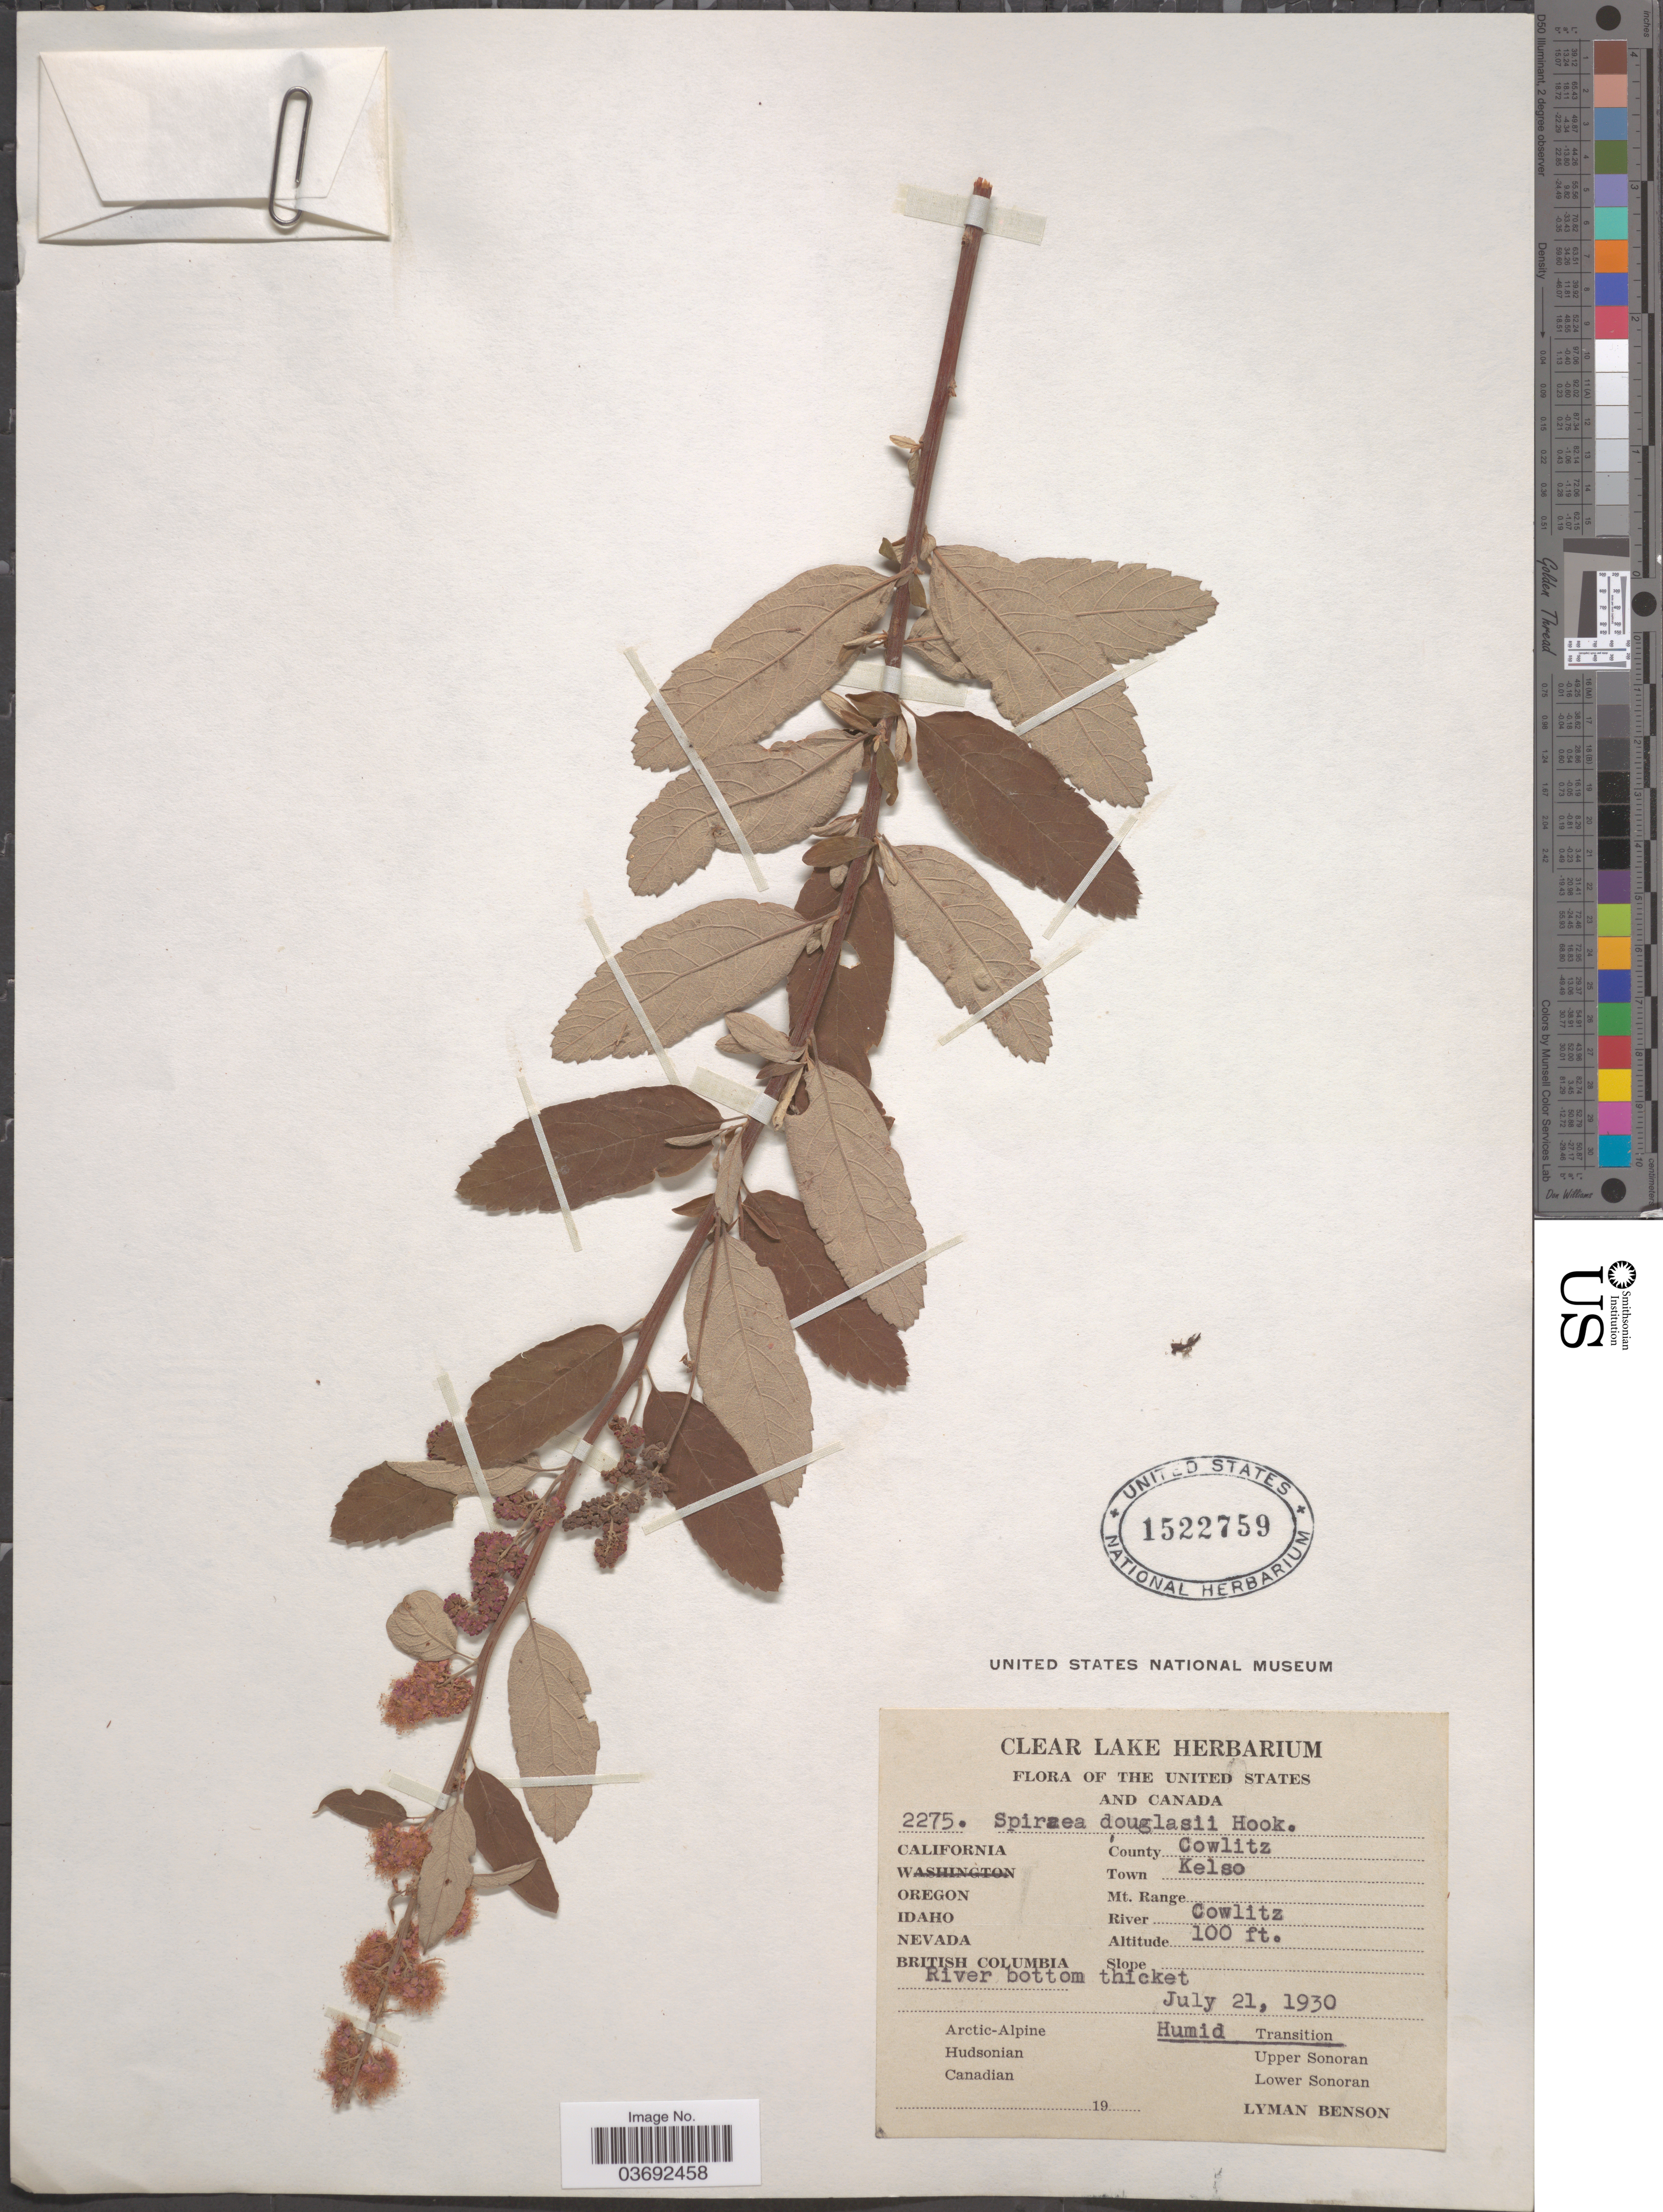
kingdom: Plantae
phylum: Tracheophyta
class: Magnoliopsida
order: Rosales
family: Rosaceae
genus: Spiraea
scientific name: Spiraea douglasii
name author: Hook.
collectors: L. D. Benson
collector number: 2275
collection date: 1930-07-21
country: United States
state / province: Washington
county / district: Cowlitz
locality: County Cowlitz. Town Kelso. Mt. Range. River Cowlitz. Humid Transition.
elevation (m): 30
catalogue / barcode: US 1522759